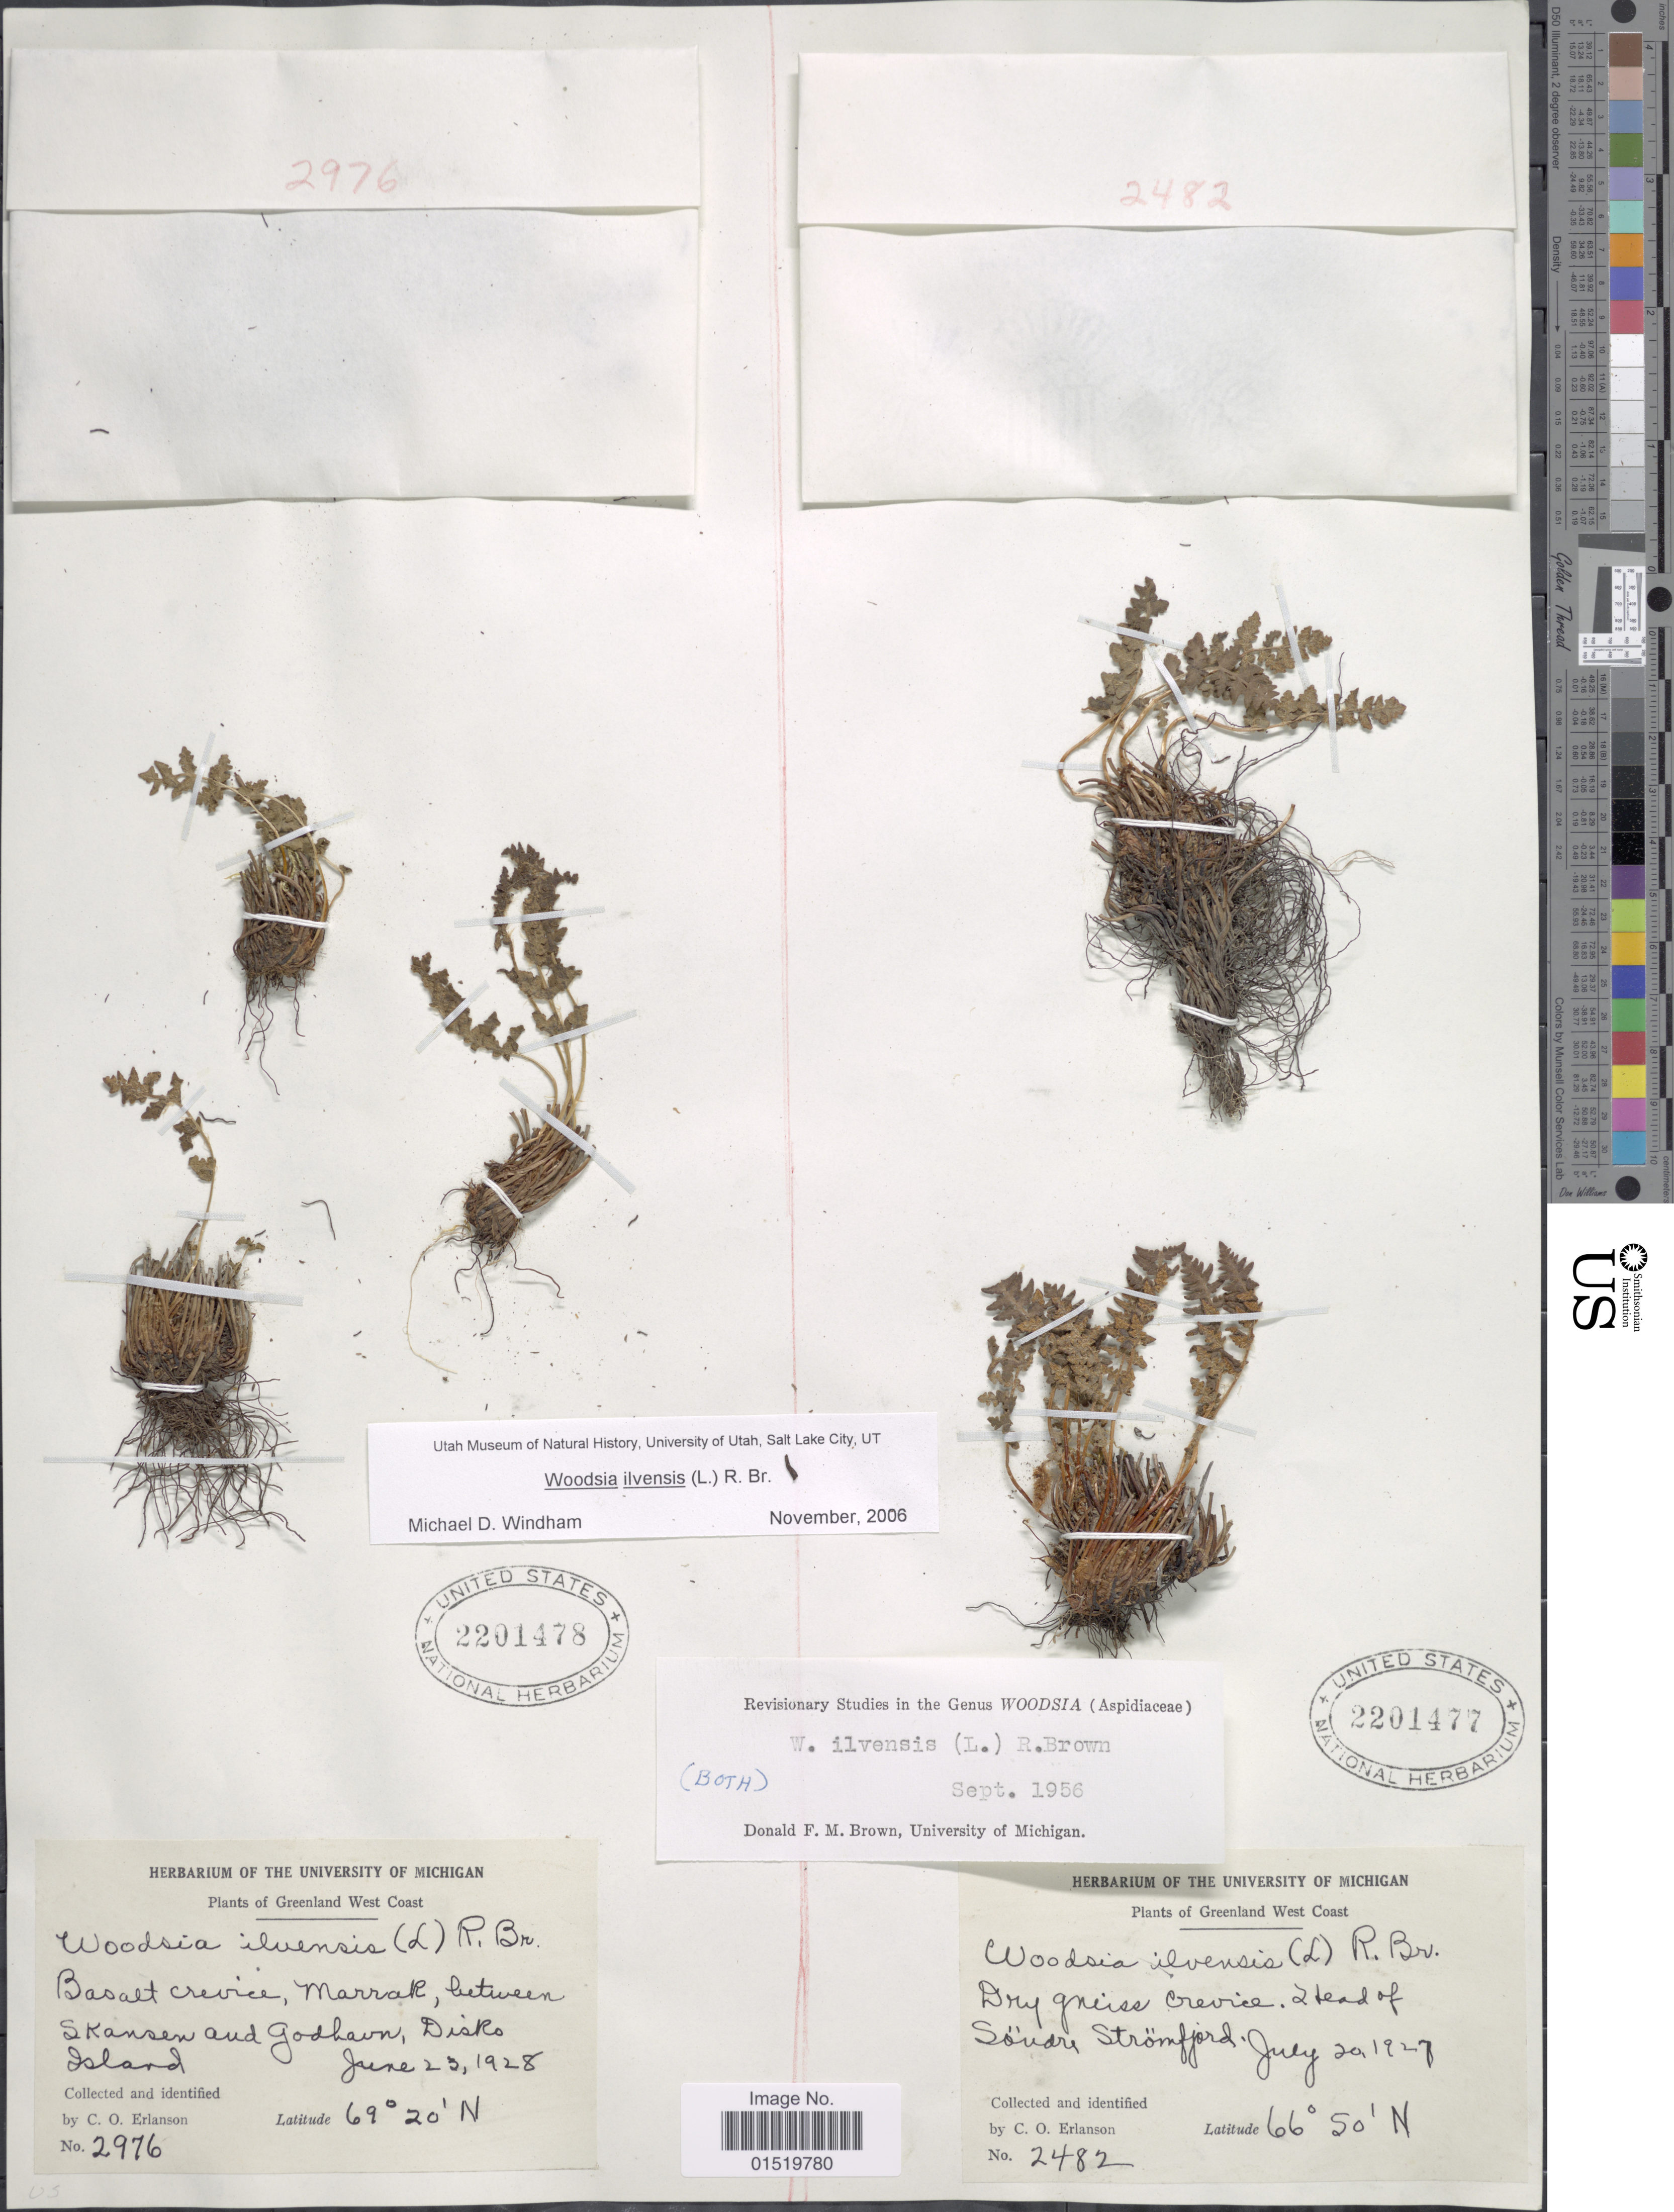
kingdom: Plantae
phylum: Tracheophyta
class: Polypodiopsida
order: Polypodiales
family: Woodsiaceae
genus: Woodsia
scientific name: Woodsia ilvensis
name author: (L.) R. Br.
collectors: C. O. Erlanson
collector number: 2976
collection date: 1928-06-23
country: Greenland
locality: Greenland West Coast, Basalt crevice, Marrak, between Skansen and Gidhavn, Disko Island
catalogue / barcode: US 2201478